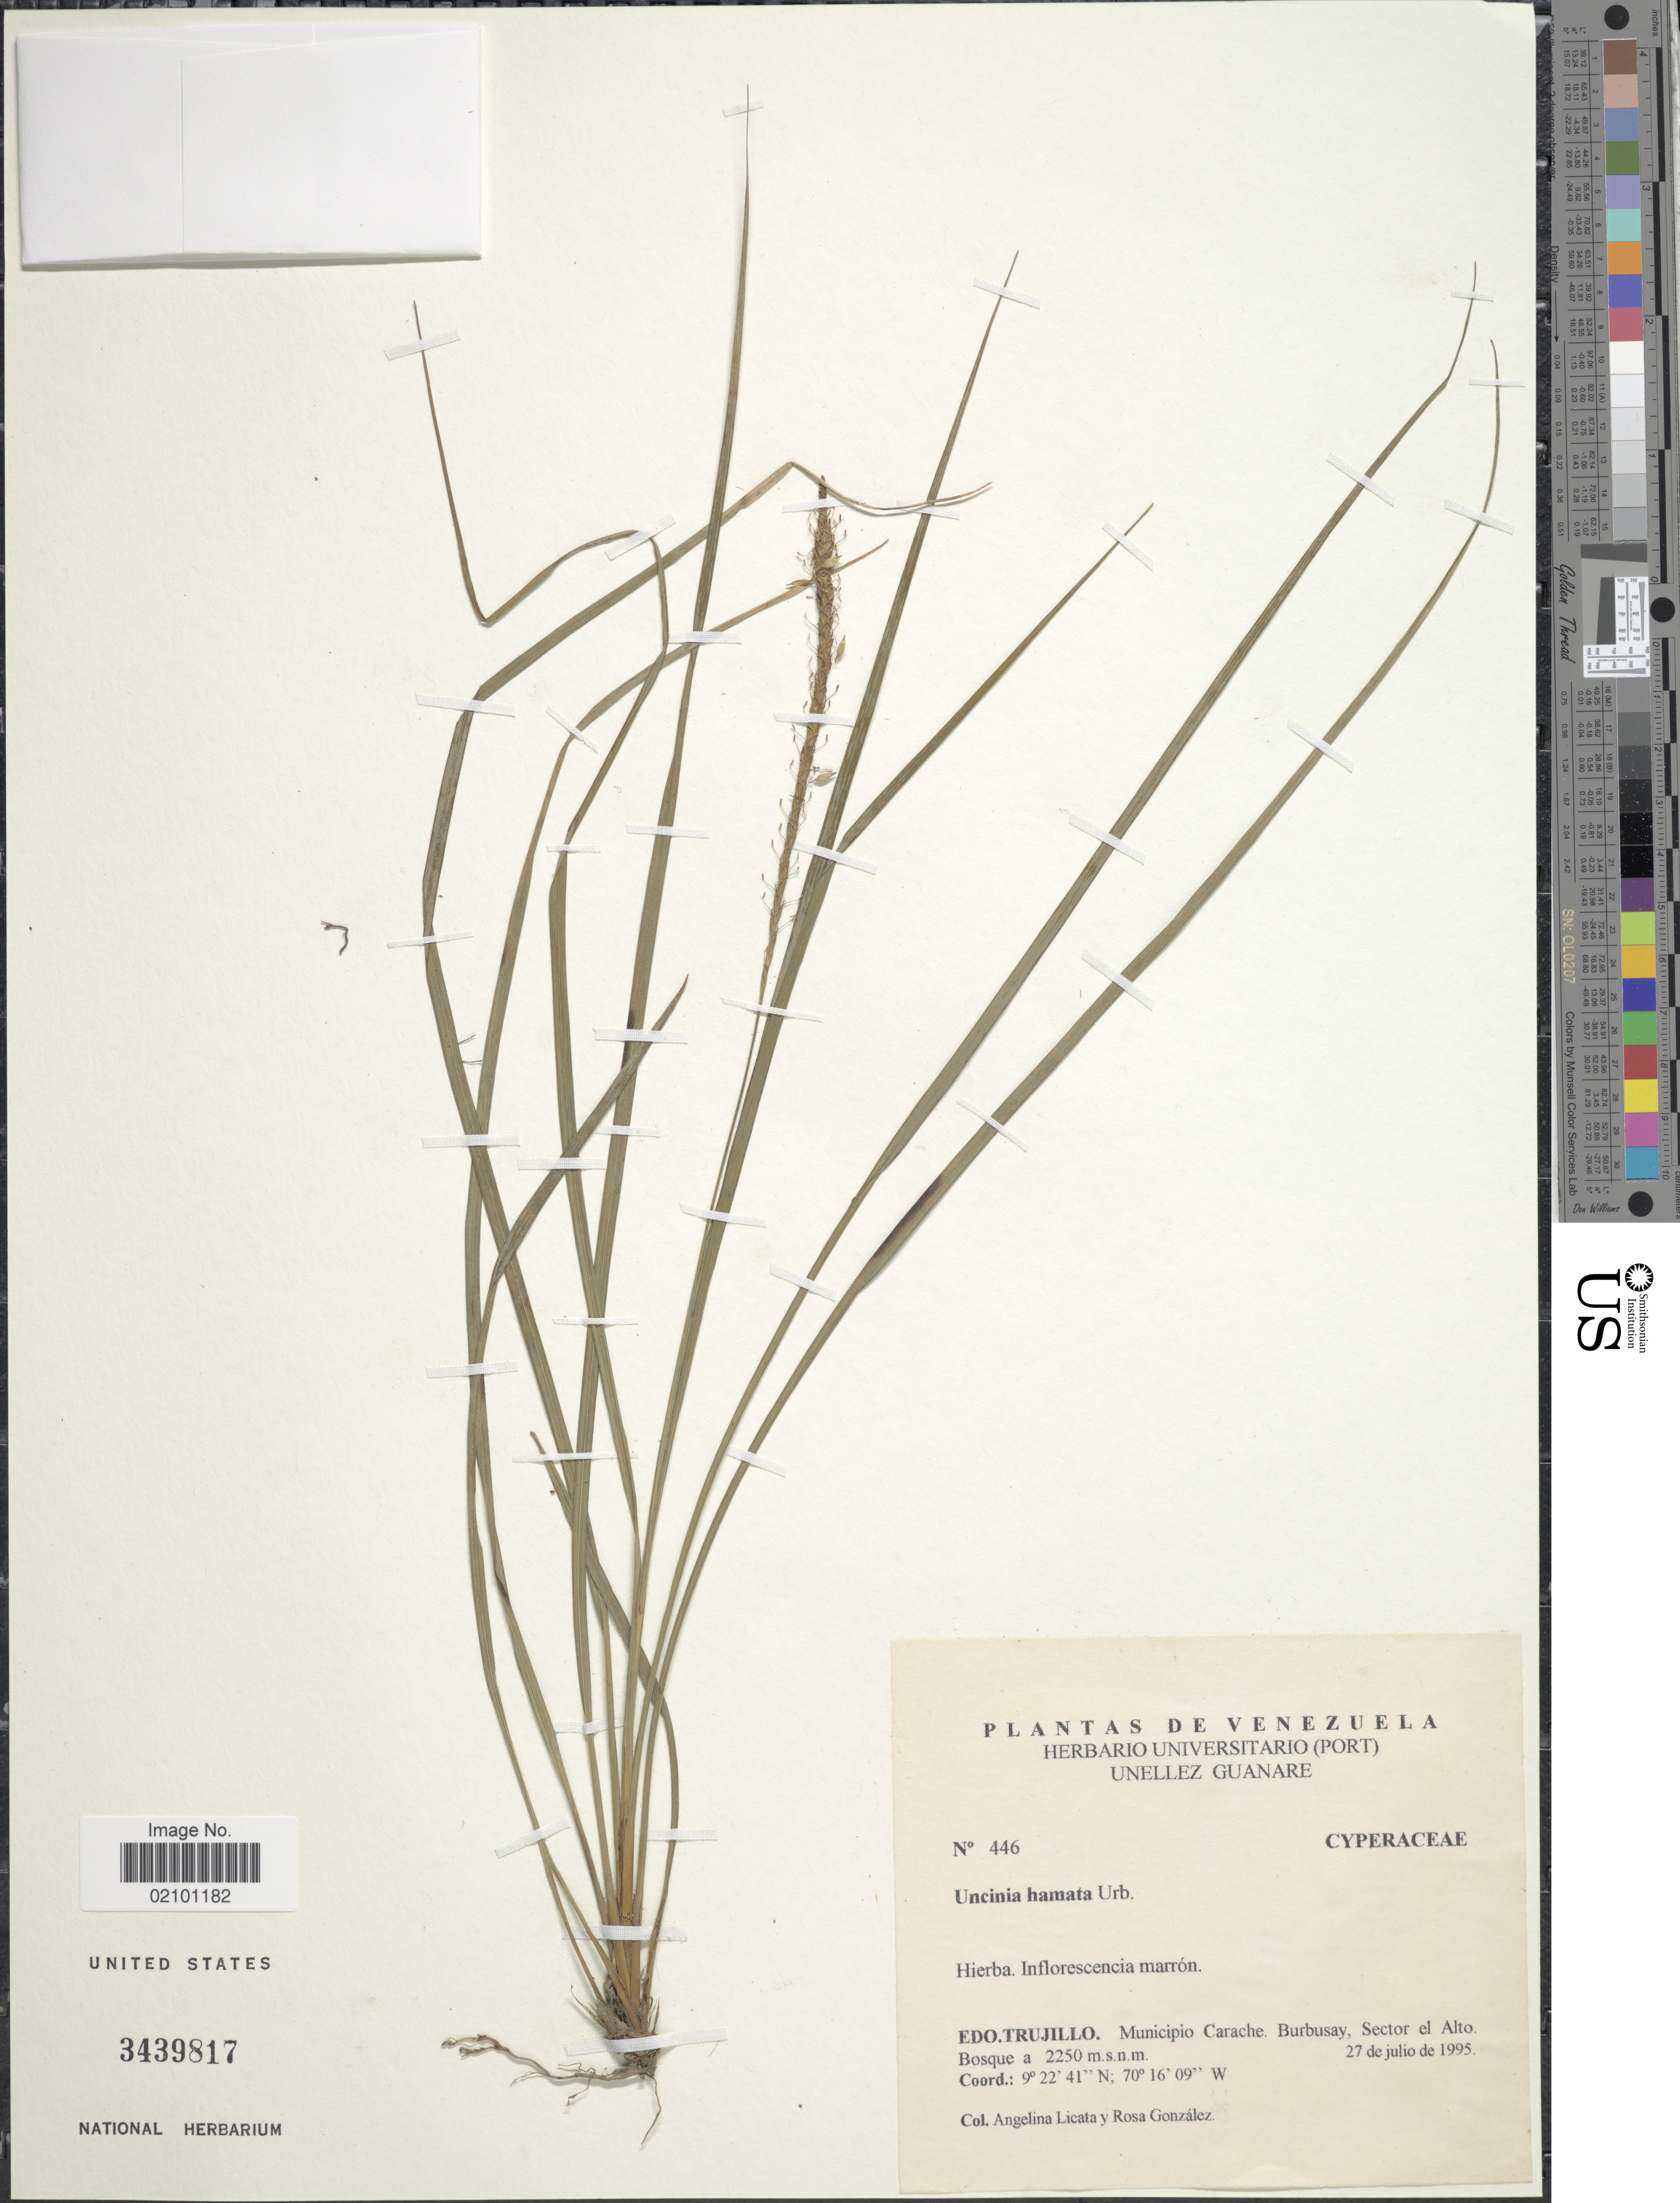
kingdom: Plantae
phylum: Tracheophyta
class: Liliopsida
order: Poales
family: Cyperaceae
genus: Carex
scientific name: Carex hamata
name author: Sw.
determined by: Strong, M. T., (US), Smithsonian Institution - National Museum of Natural History (UNITED STATES)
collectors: A. Licata & R. González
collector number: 446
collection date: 1995-07-27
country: Venezuela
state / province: Trujillo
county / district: Carache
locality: Burbusay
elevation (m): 2250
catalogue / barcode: US 3439817